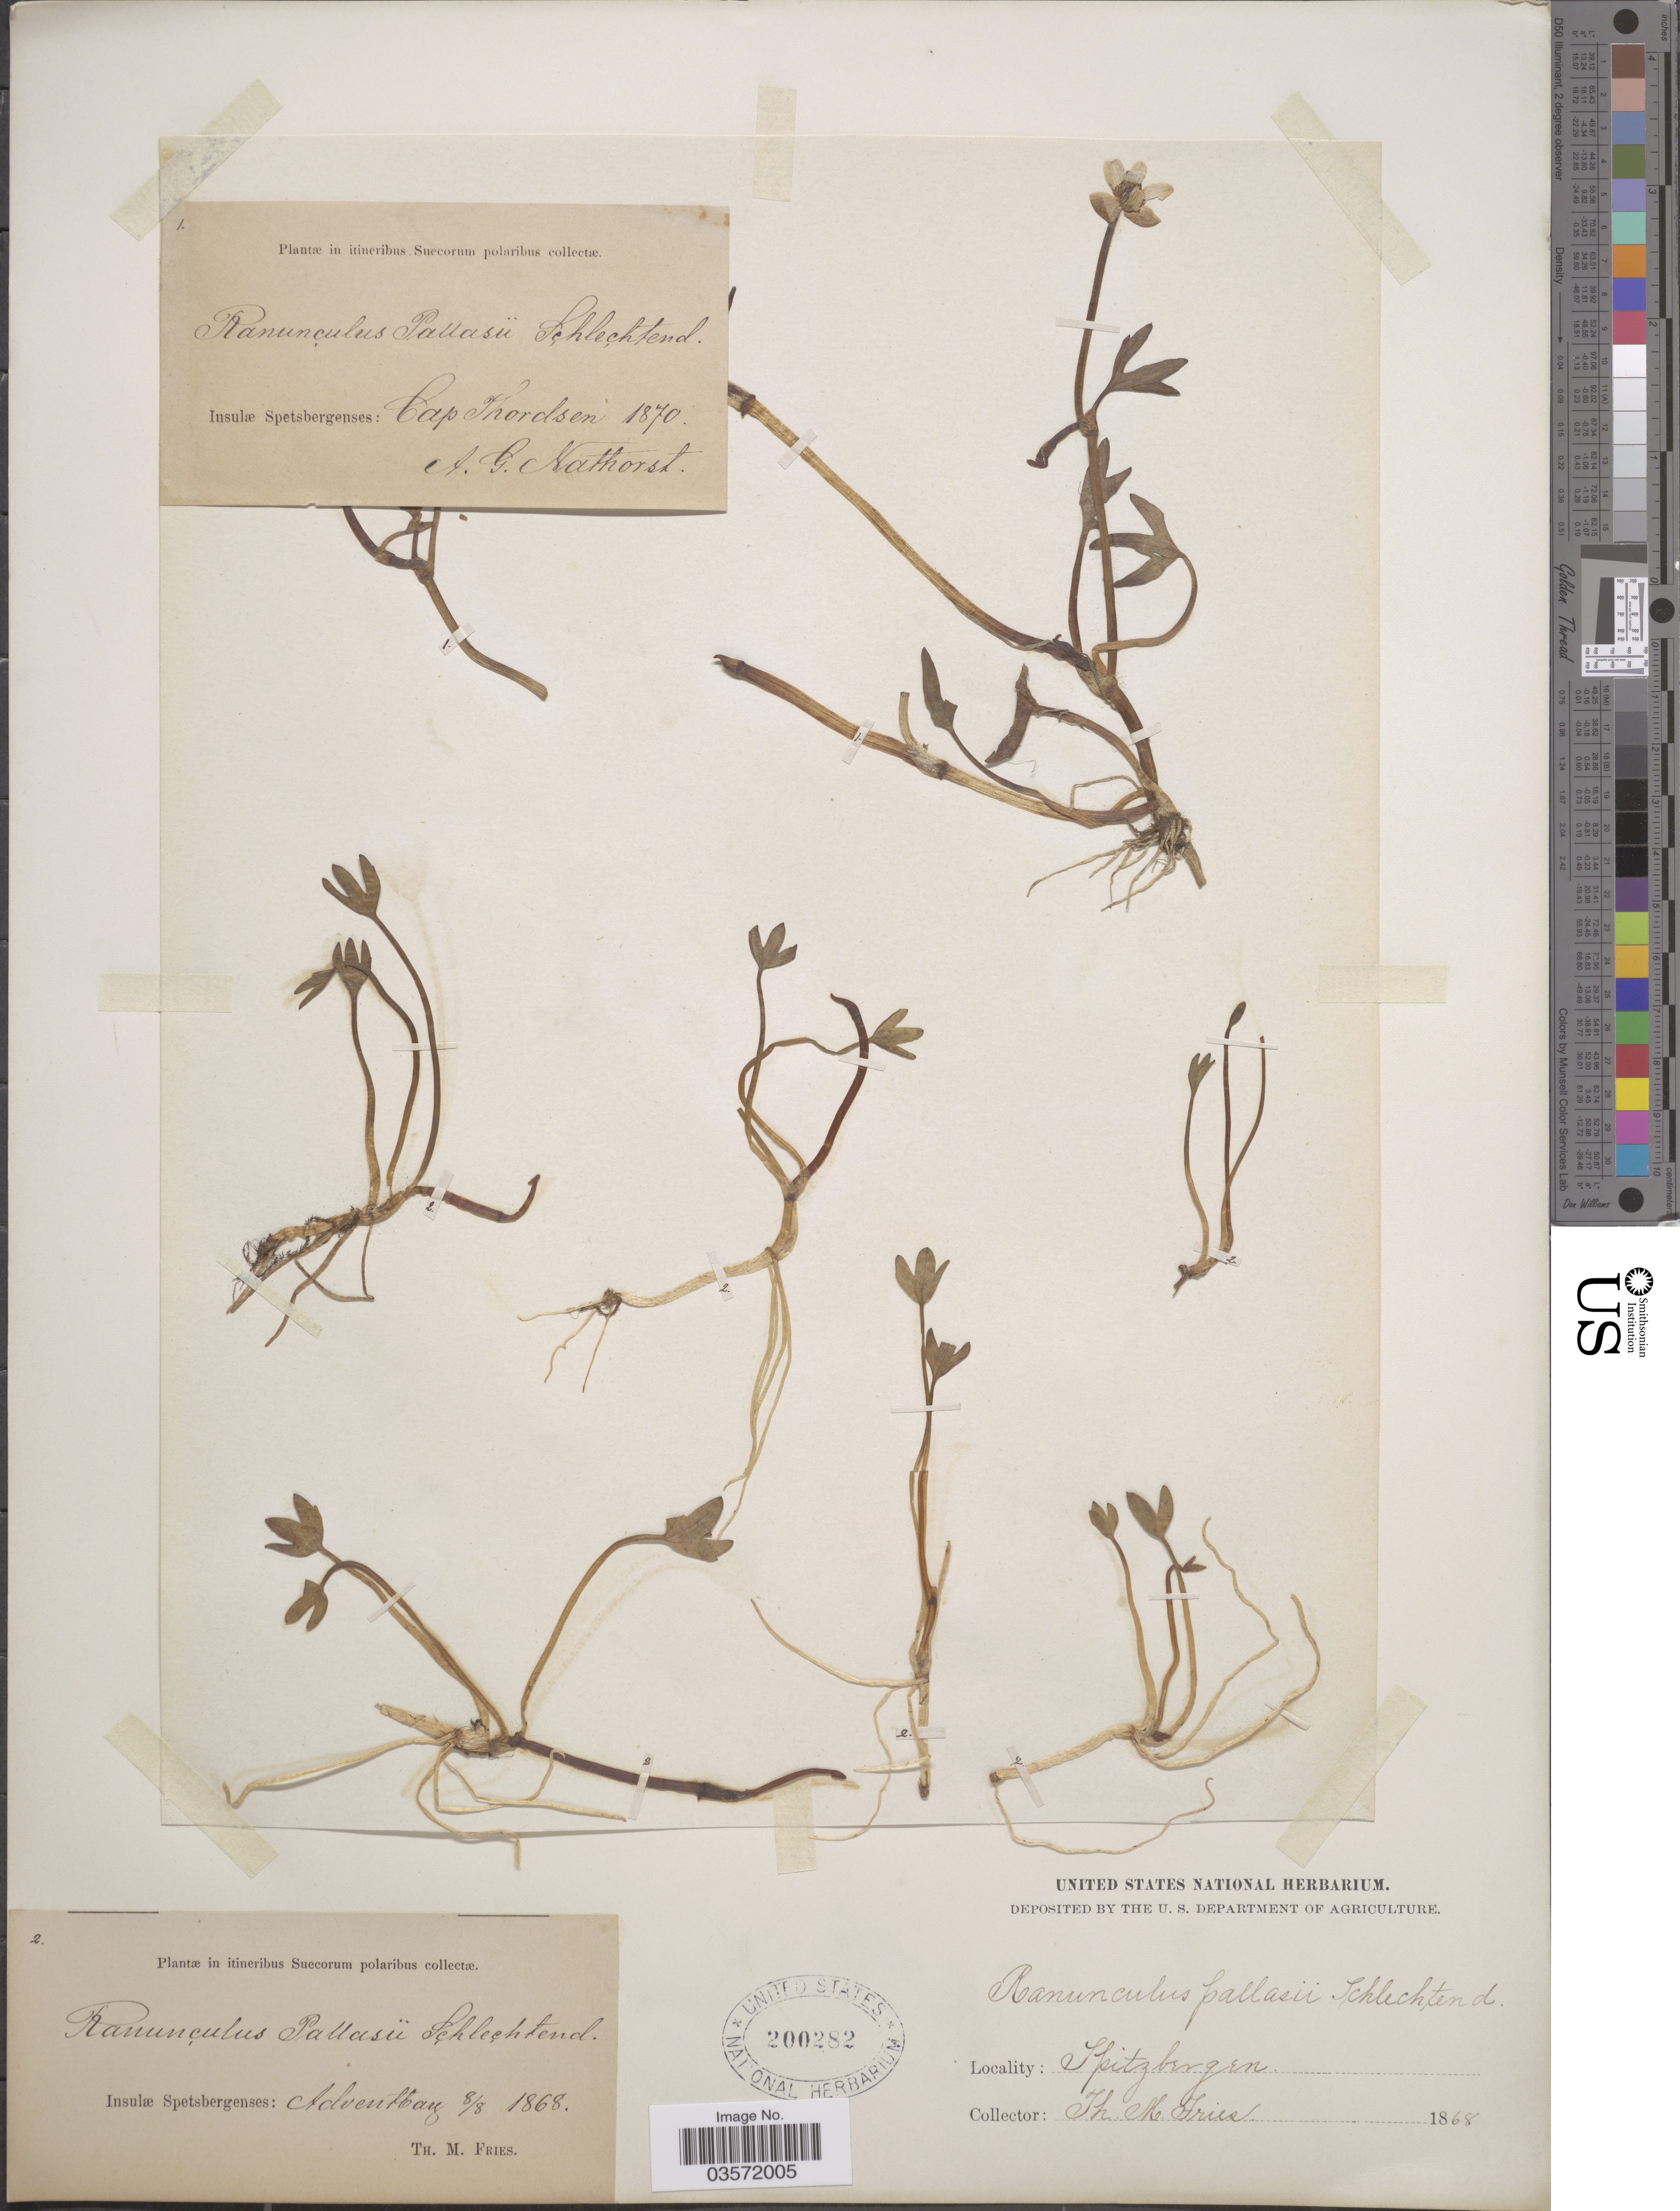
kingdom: Plantae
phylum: Tracheophyta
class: Magnoliopsida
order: Ranunculales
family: Ranunculaceae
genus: Ranunculus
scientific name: Ranunculus pallasii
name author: Schltdl.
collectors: T. Fries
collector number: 2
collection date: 1868-08-08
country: Norway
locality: Insulœ Spetsbergenses: Adventbay. Spitsbergen.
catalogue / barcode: US 200282-2